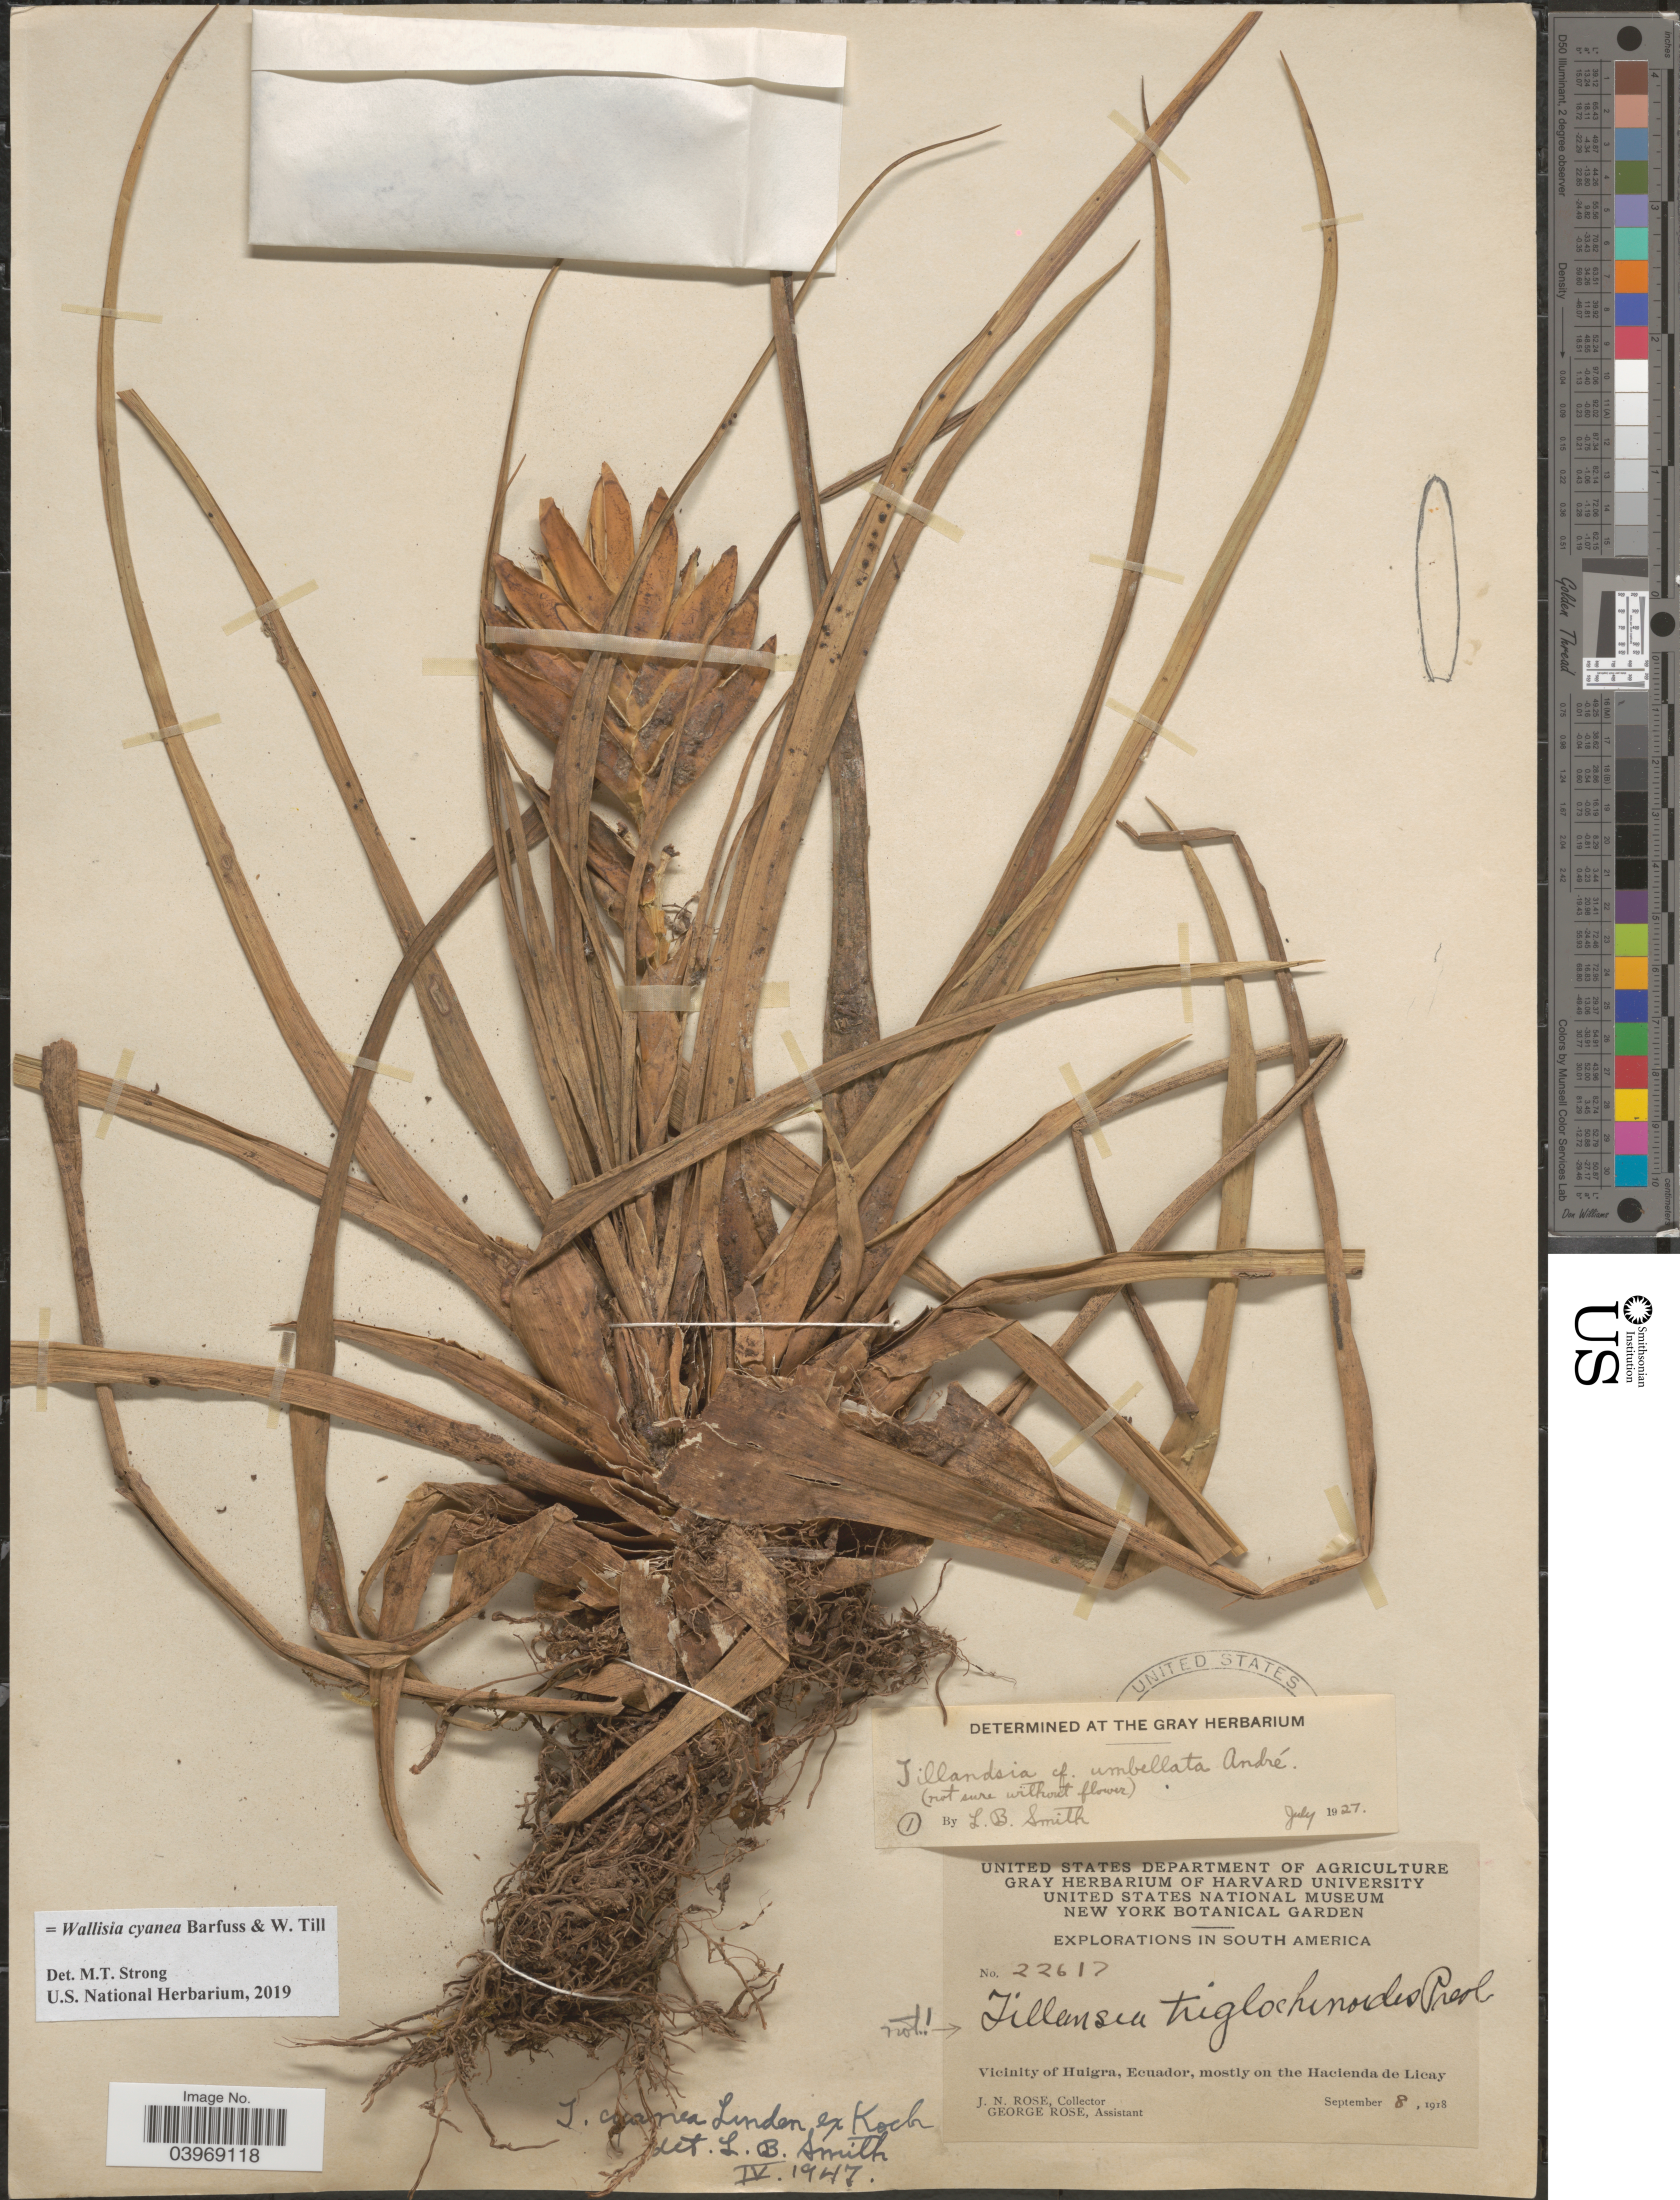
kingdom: Plantae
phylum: Tracheophyta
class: Liliopsida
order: Poales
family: Bromeliaceae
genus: Wallisia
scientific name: Wallisia cyanea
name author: Barfuss & W. Till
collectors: J. N. Rose & G. Rose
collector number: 22617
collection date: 1918-09-08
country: Ecuador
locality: Vicinity of Huigra, mostly on the Hacienda de Licay.